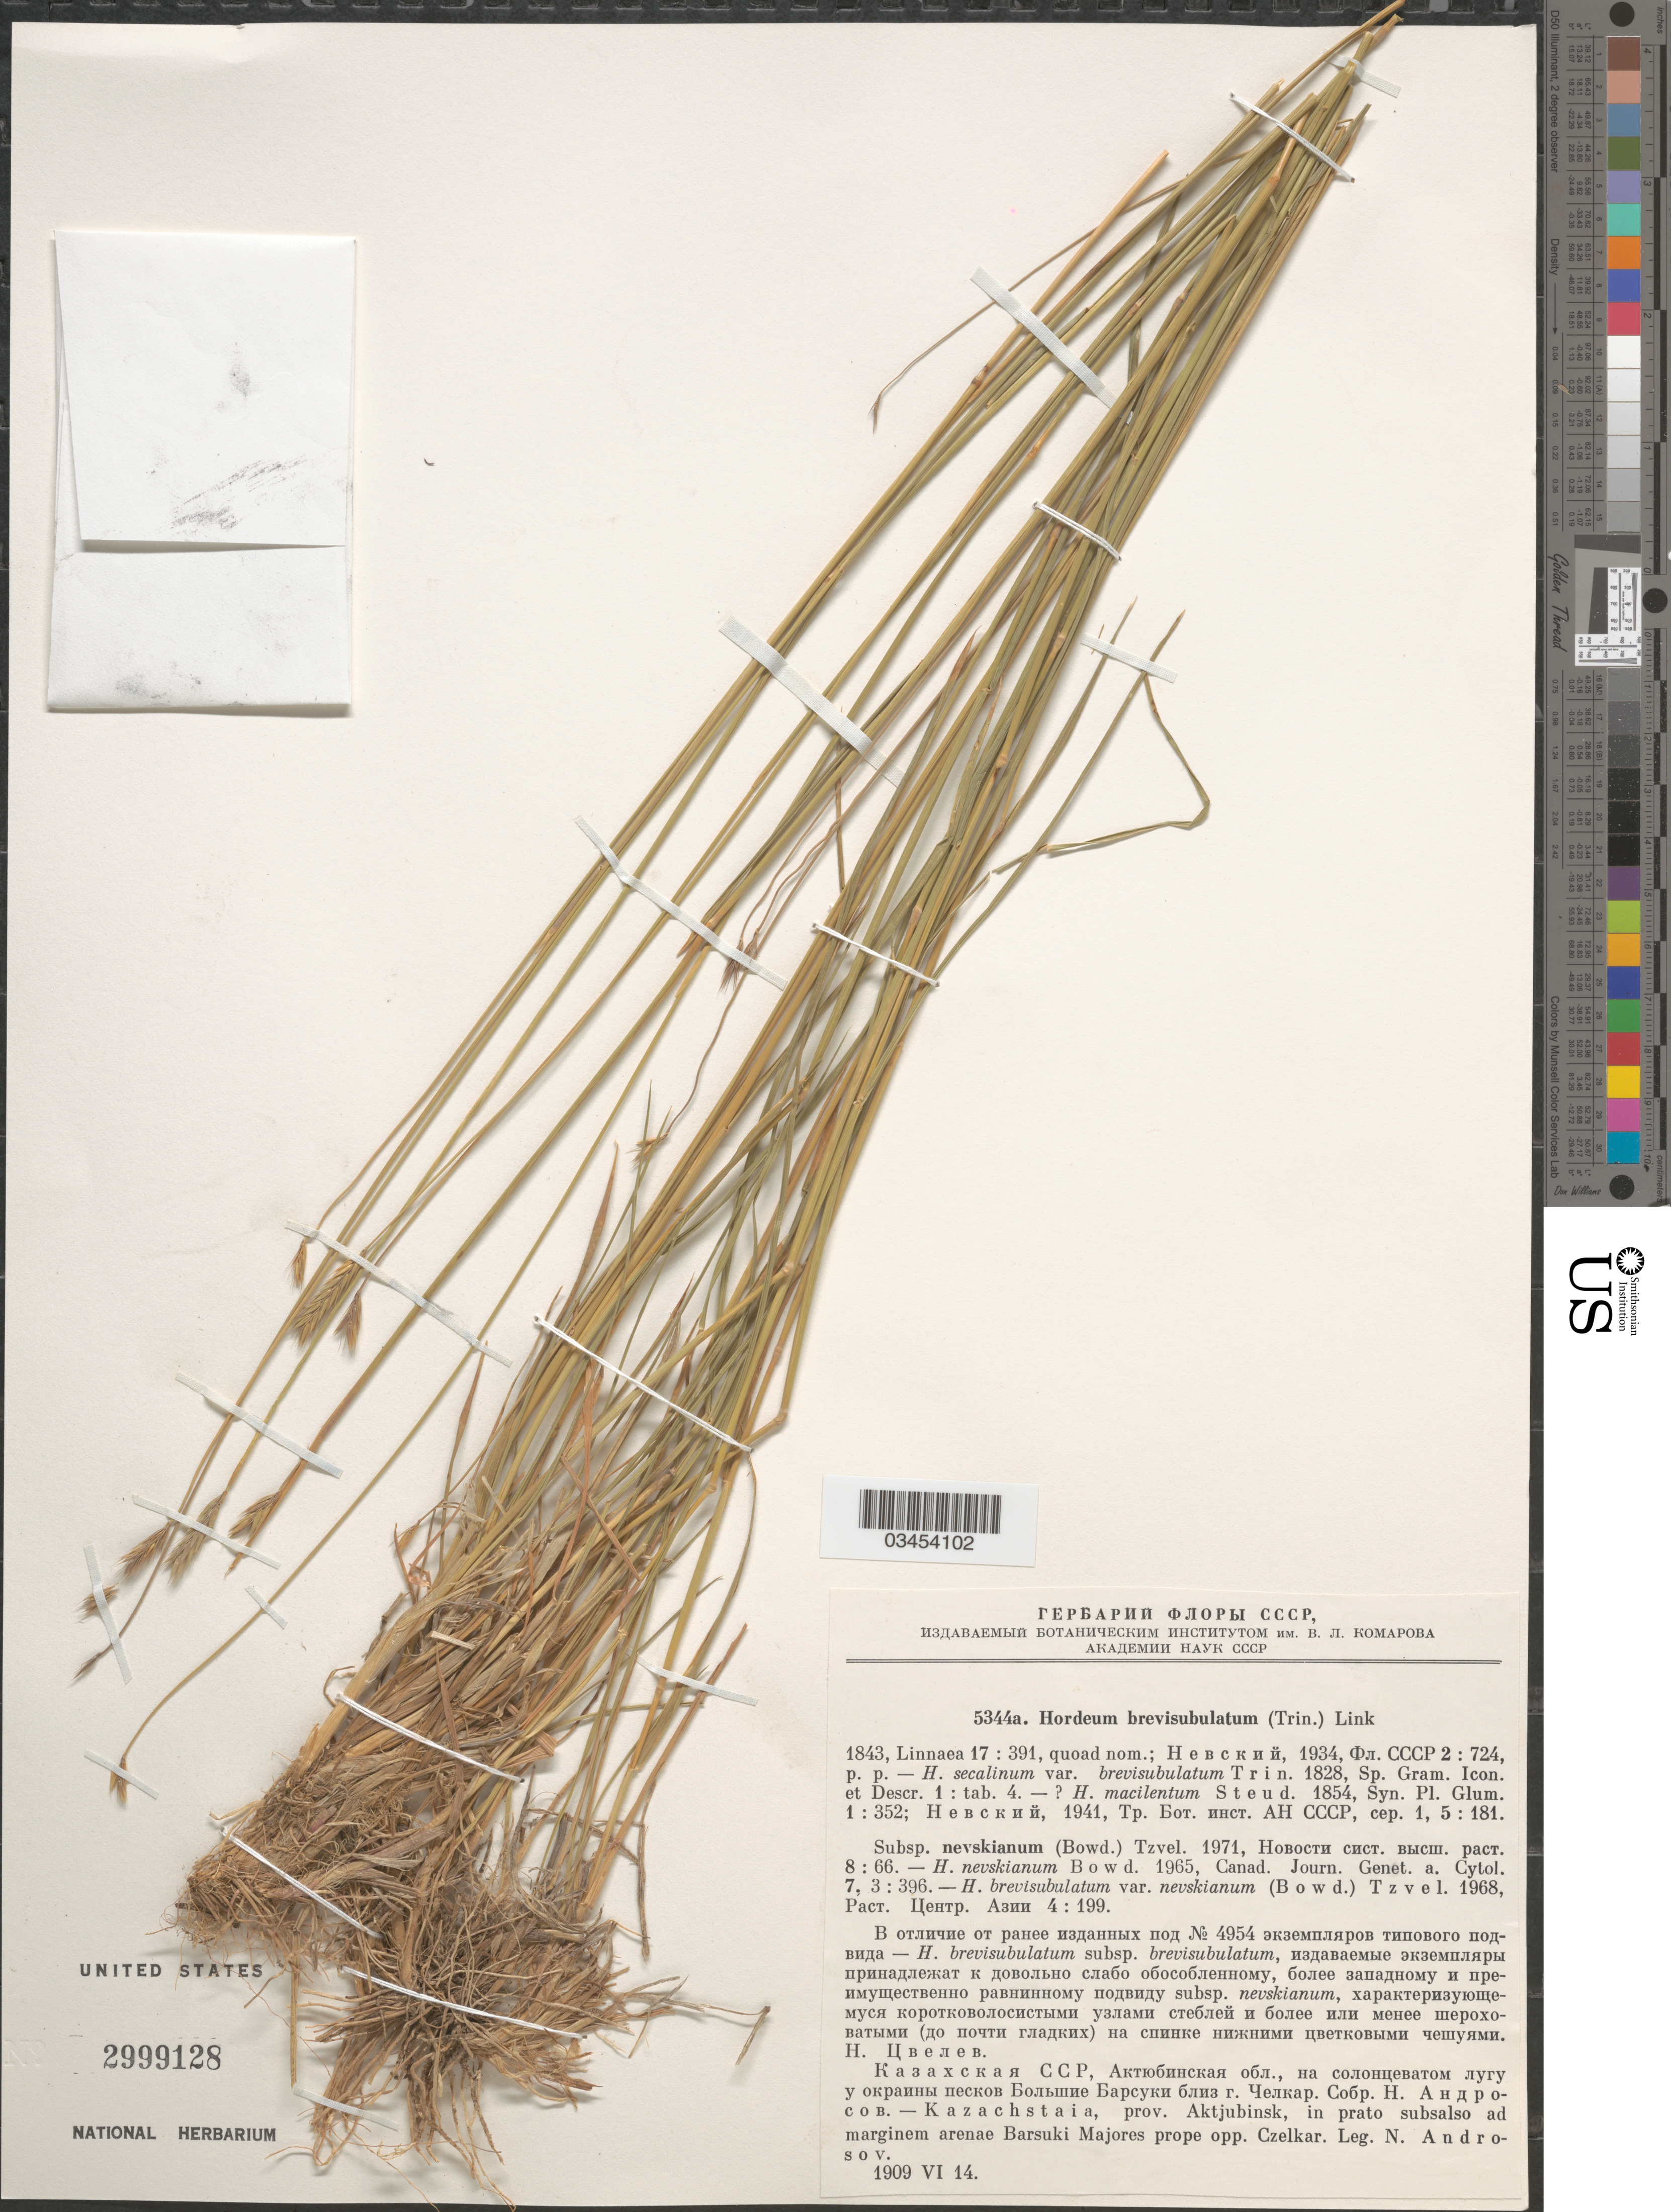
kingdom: Plantae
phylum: Tracheophyta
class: Liliopsida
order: Poales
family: Poaceae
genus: Hordeum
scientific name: Hordeum brevisubulatum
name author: (Trin.) Link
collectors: N. Androsov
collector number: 5344a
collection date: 1909-06-14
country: Kazakhstan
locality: Kazachstaia, prov. Aktjubinsk, in prato subsalso ad marginem arenae Barsuki Majores prope opp. Czelkar.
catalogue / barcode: US 2999128